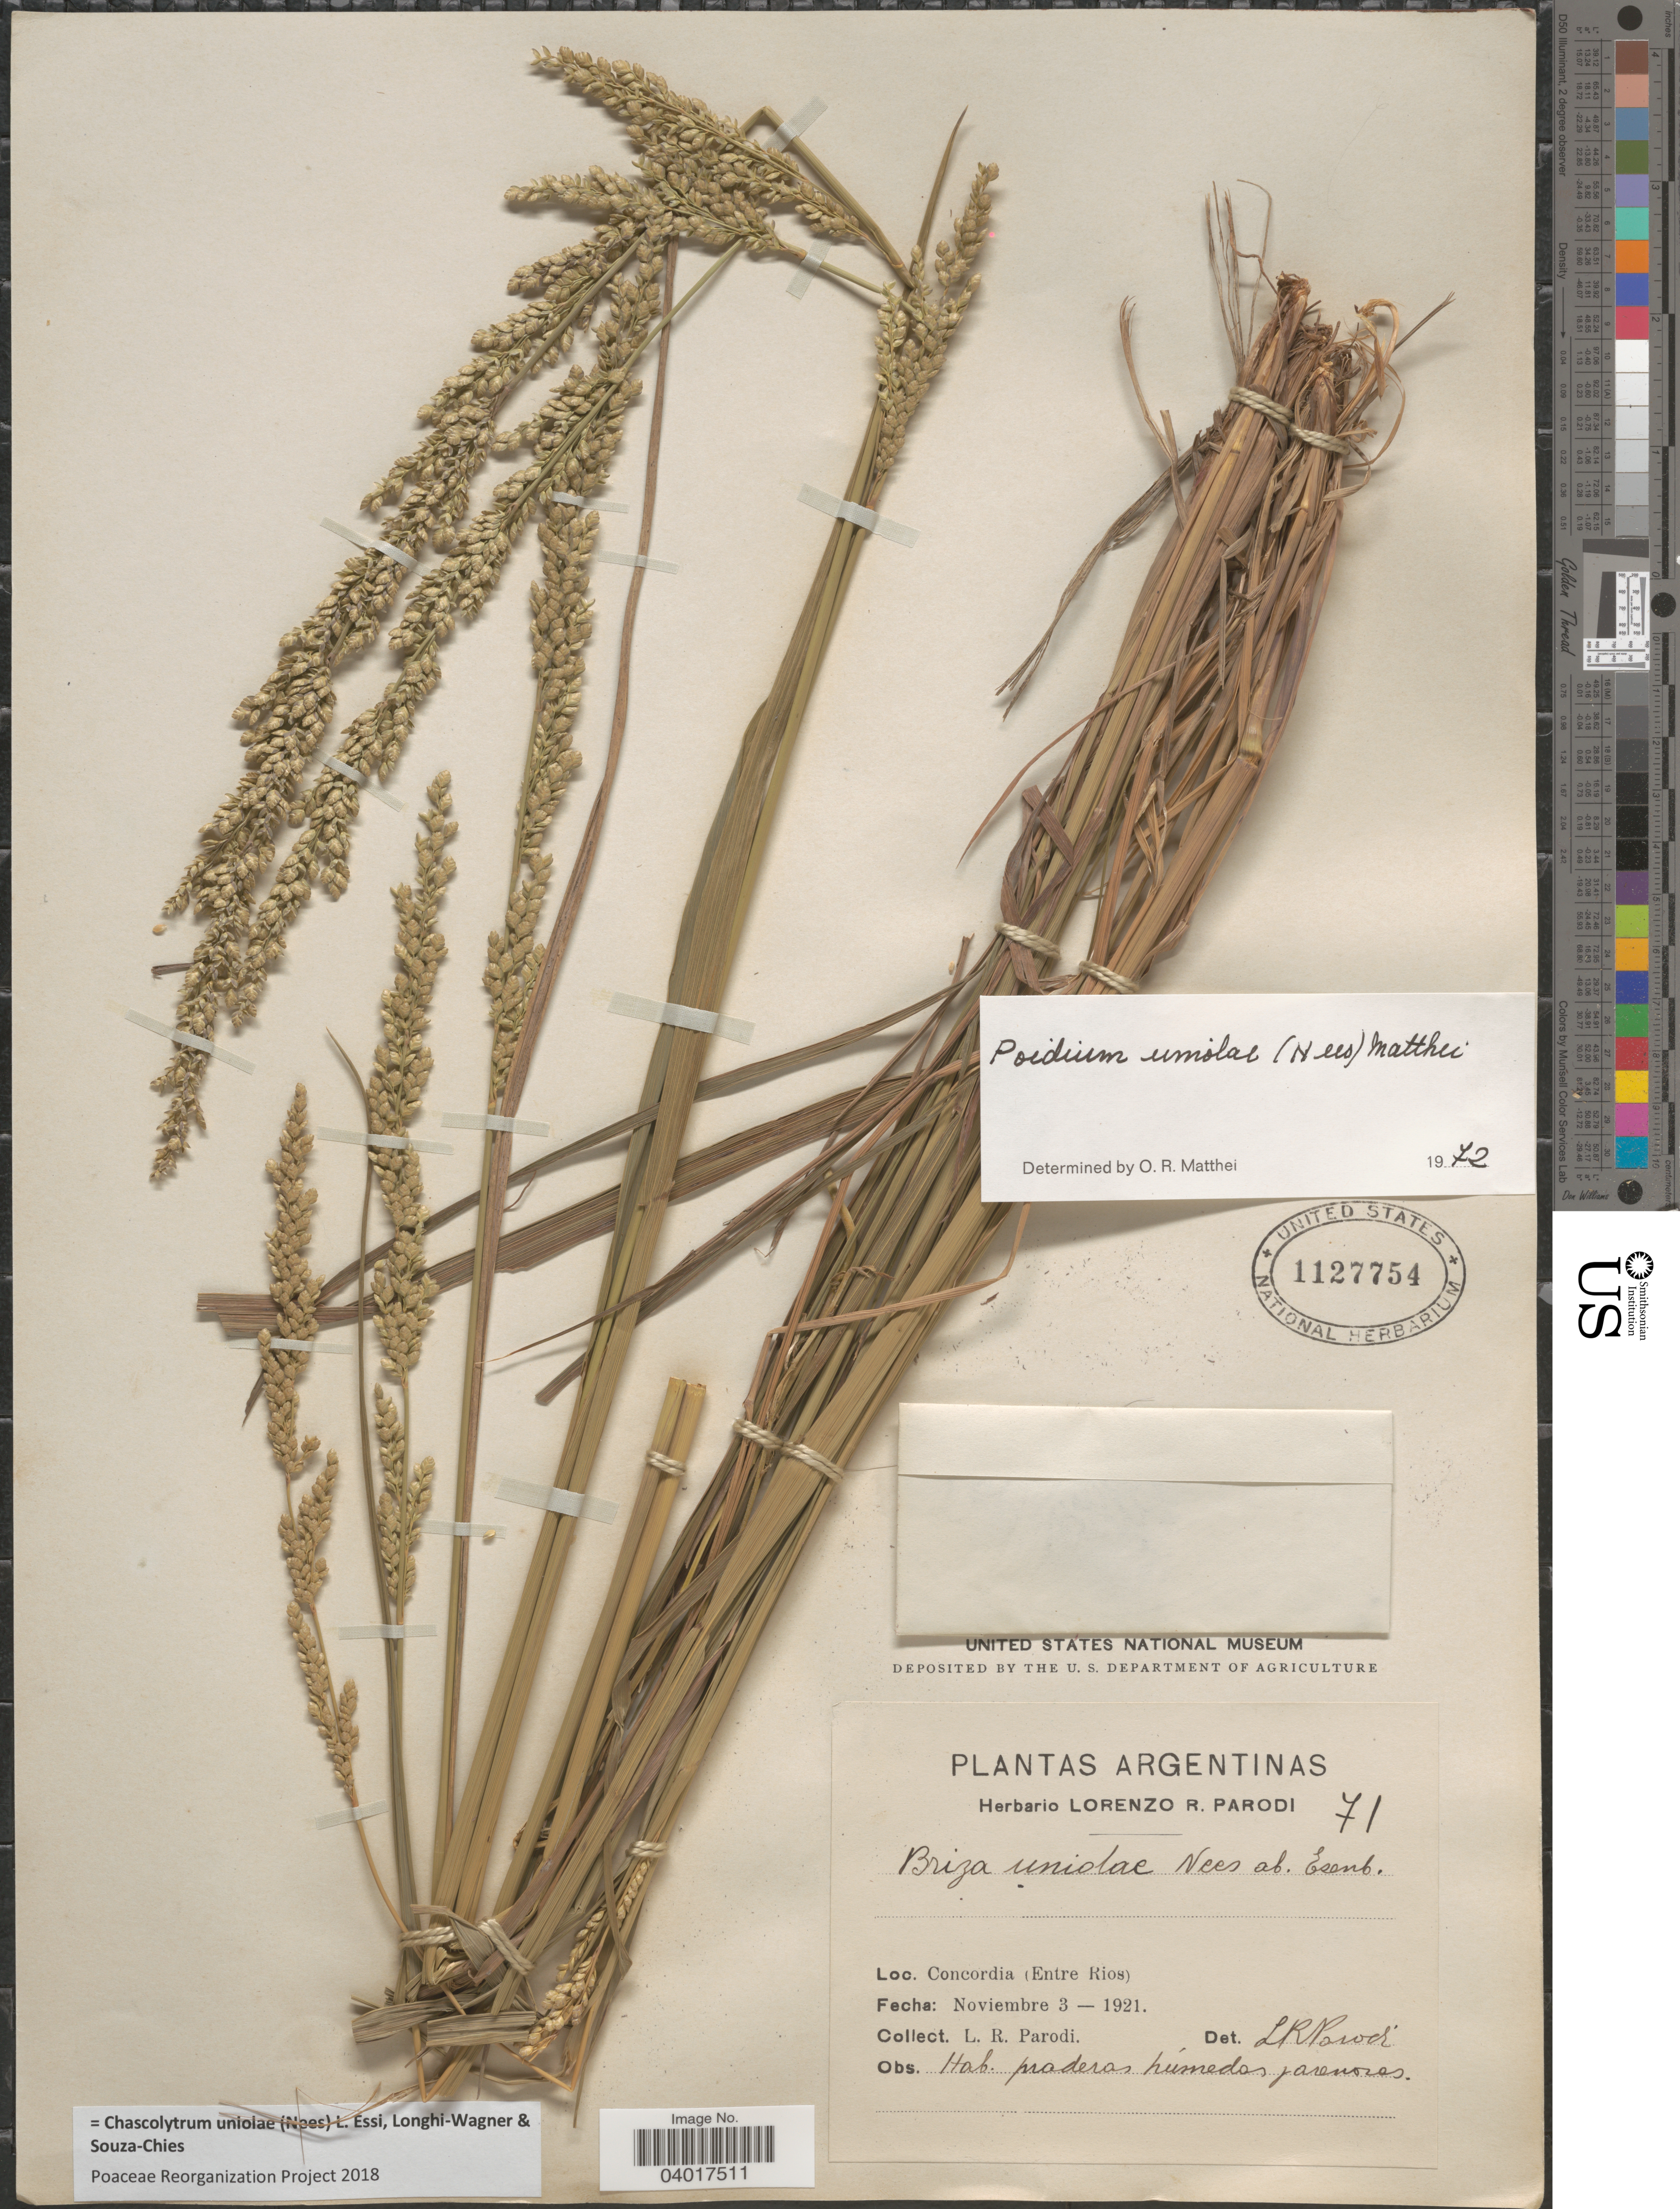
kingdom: Plantae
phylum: Tracheophyta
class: Liliopsida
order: Poales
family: Poaceae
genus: Chascolytrum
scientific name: Chascolytrum uniolae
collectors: L. R. Parodi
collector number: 71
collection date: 1921-11-03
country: Argentina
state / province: Entre Rios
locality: Concordia.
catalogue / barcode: US 1127754